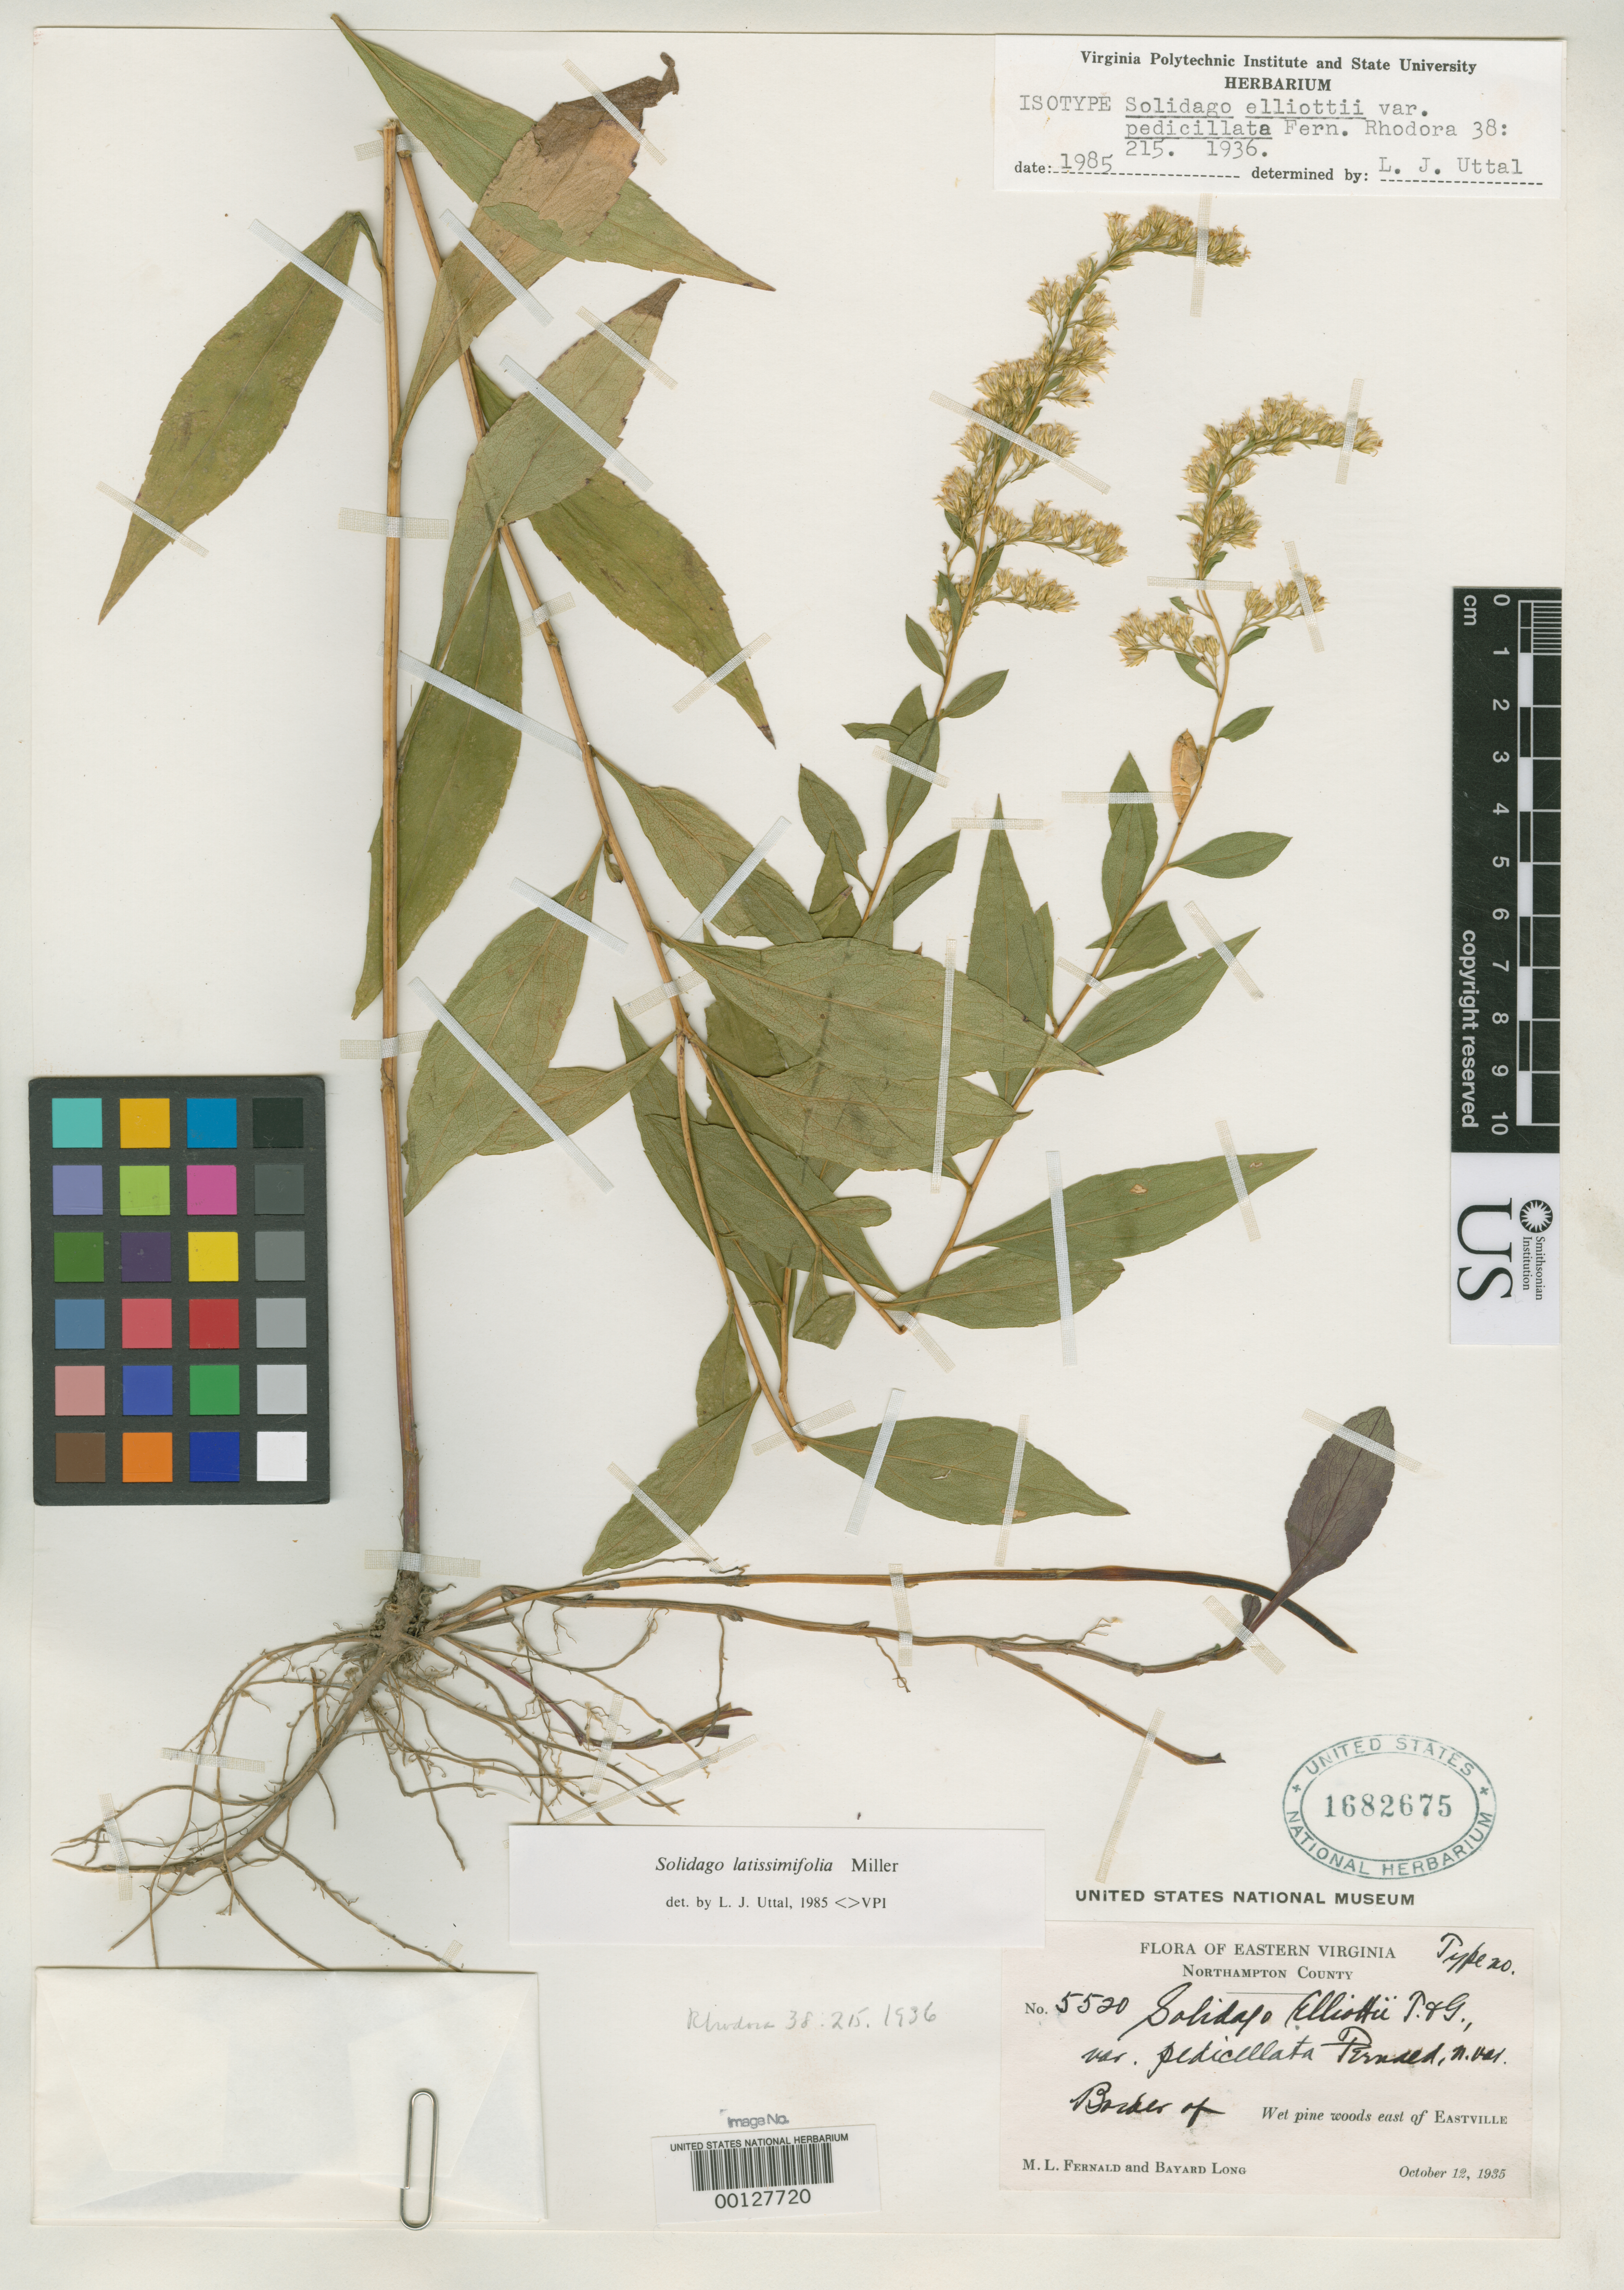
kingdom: Plantae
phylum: Tracheophyta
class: Magnoliopsida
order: Asterales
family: Asteraceae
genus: Solidago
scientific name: Solidago elliottii var. pedicellata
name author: Fernald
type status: Isotype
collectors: M. L. Fernald & B. H. Long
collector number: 5520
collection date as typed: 12 Oct 1935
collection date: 1935-10-12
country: United States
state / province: Virginia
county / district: Northampton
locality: Eastville.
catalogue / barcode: US 1682675